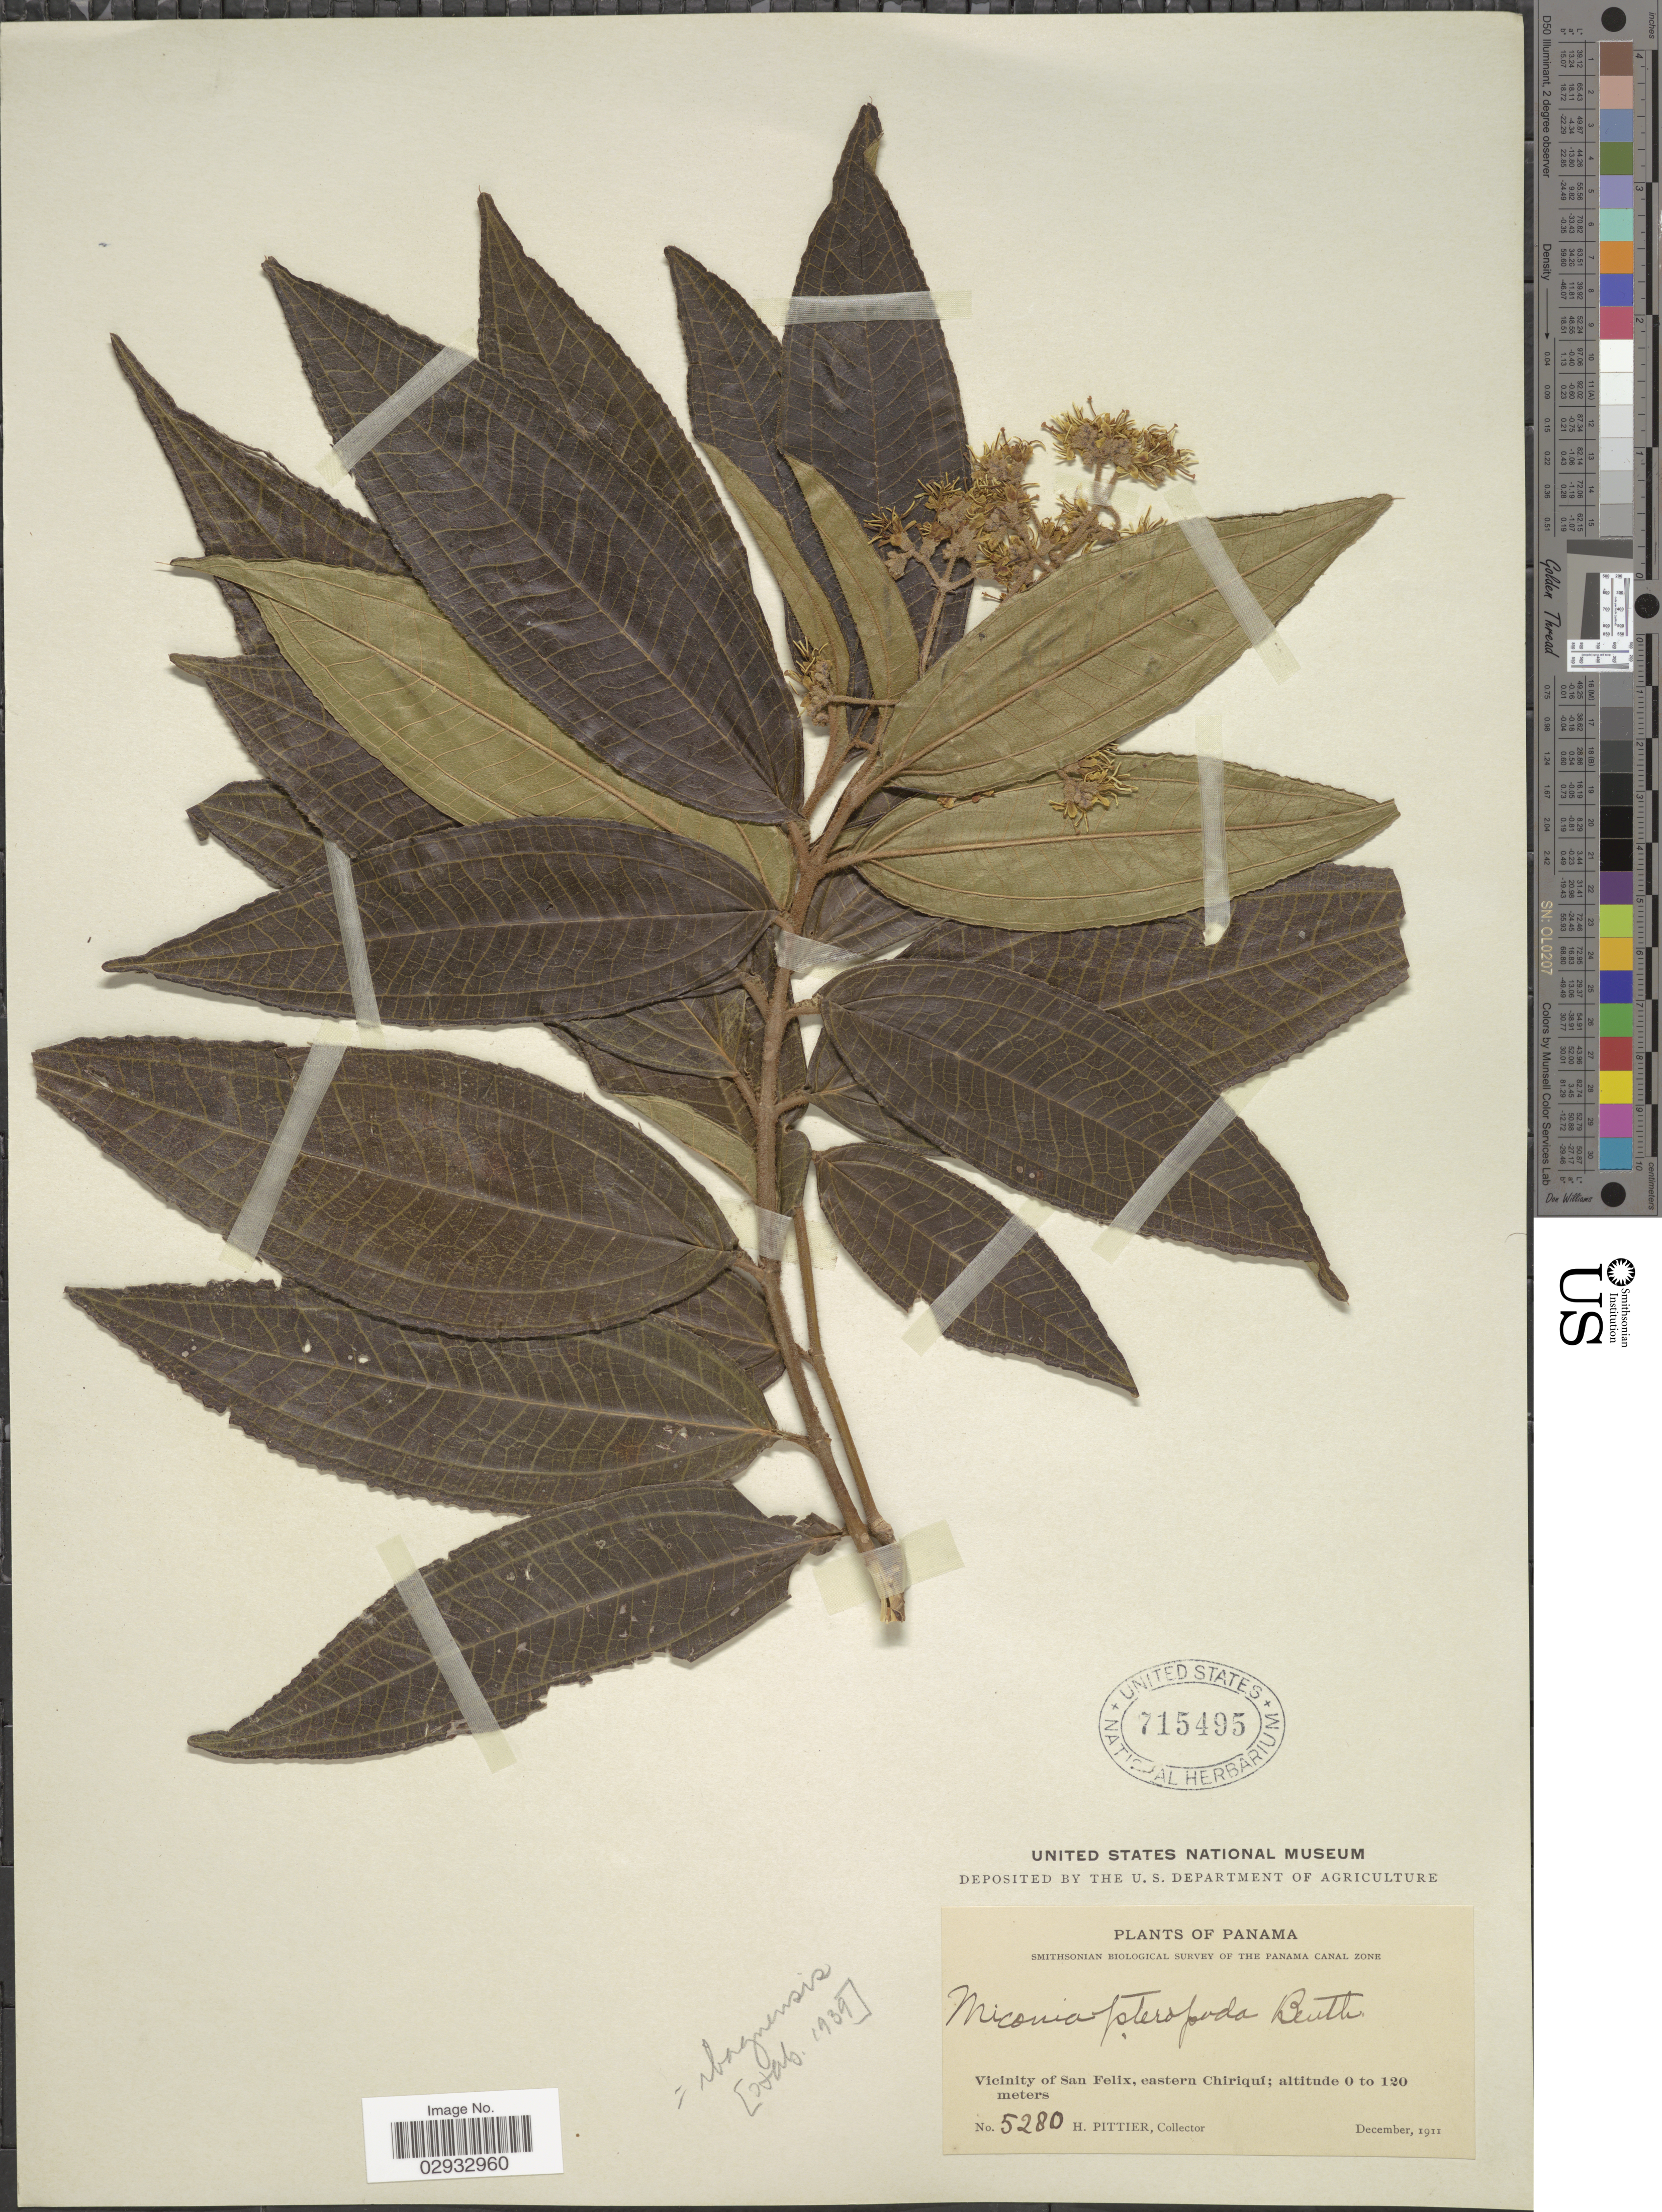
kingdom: Plantae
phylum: Tracheophyta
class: Magnoliopsida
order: Myrtales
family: Melastomataceae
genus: Miconia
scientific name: Miconia ibaguensis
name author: (Bonpl.) Triana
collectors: H. F. Pittier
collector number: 5280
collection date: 1911-12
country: Panama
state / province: Chiriqui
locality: Vicinity of San Felix, eastern Chiriquí.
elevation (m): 0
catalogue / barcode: US 715495